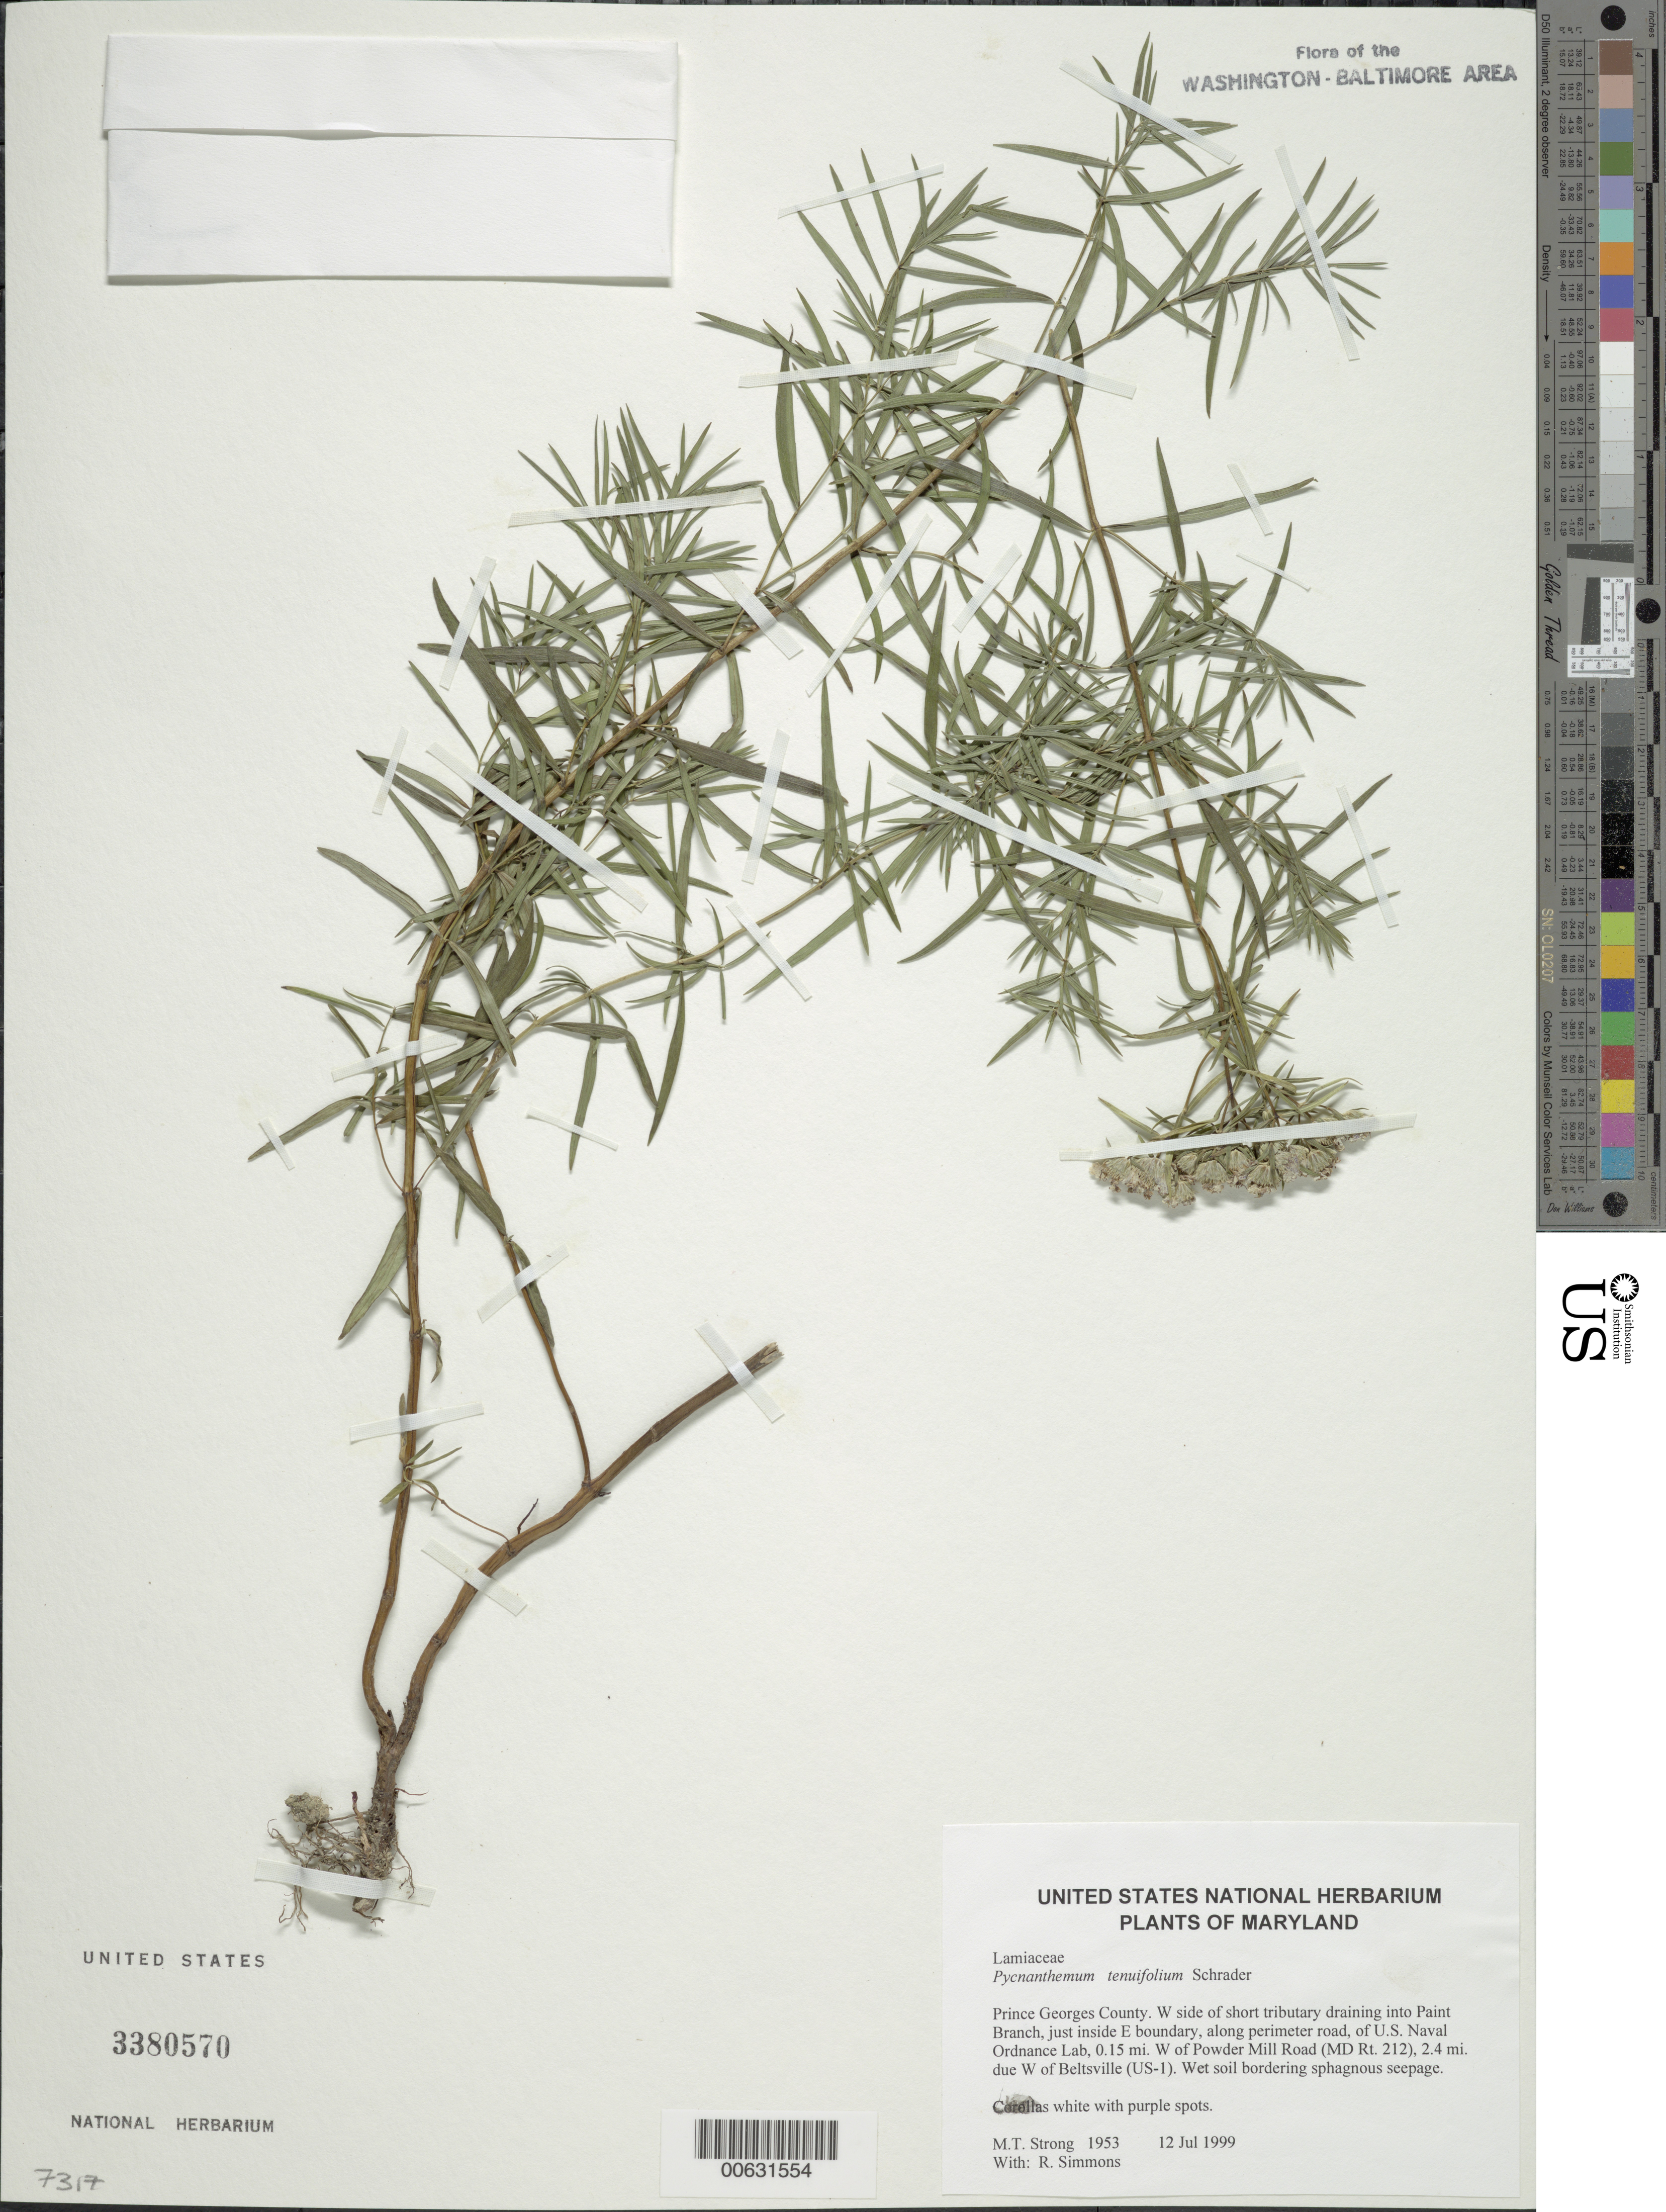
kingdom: Plantae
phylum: Tracheophyta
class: Magnoliopsida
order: Lamiales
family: Lamiaceae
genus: Pycnanthemum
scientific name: Pycnanthemum tenuifolium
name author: Schrad.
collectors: M. T. Strong & R. Simmons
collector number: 1953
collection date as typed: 12 Jul 1999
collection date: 1999-07-12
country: United States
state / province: Maryland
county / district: Prince George's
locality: W side of short tributary draining into Paint Branch, just inside E boundary, along perimeter road, of U.S. Naval Ordnance Lab, 0.15 mi. W of Powder Mill Road (MD Rt. 212), 2.4 mi. due W of Beltsville (US-1).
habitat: Wet soil bordering sphagnous seepage.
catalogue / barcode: US 3380570